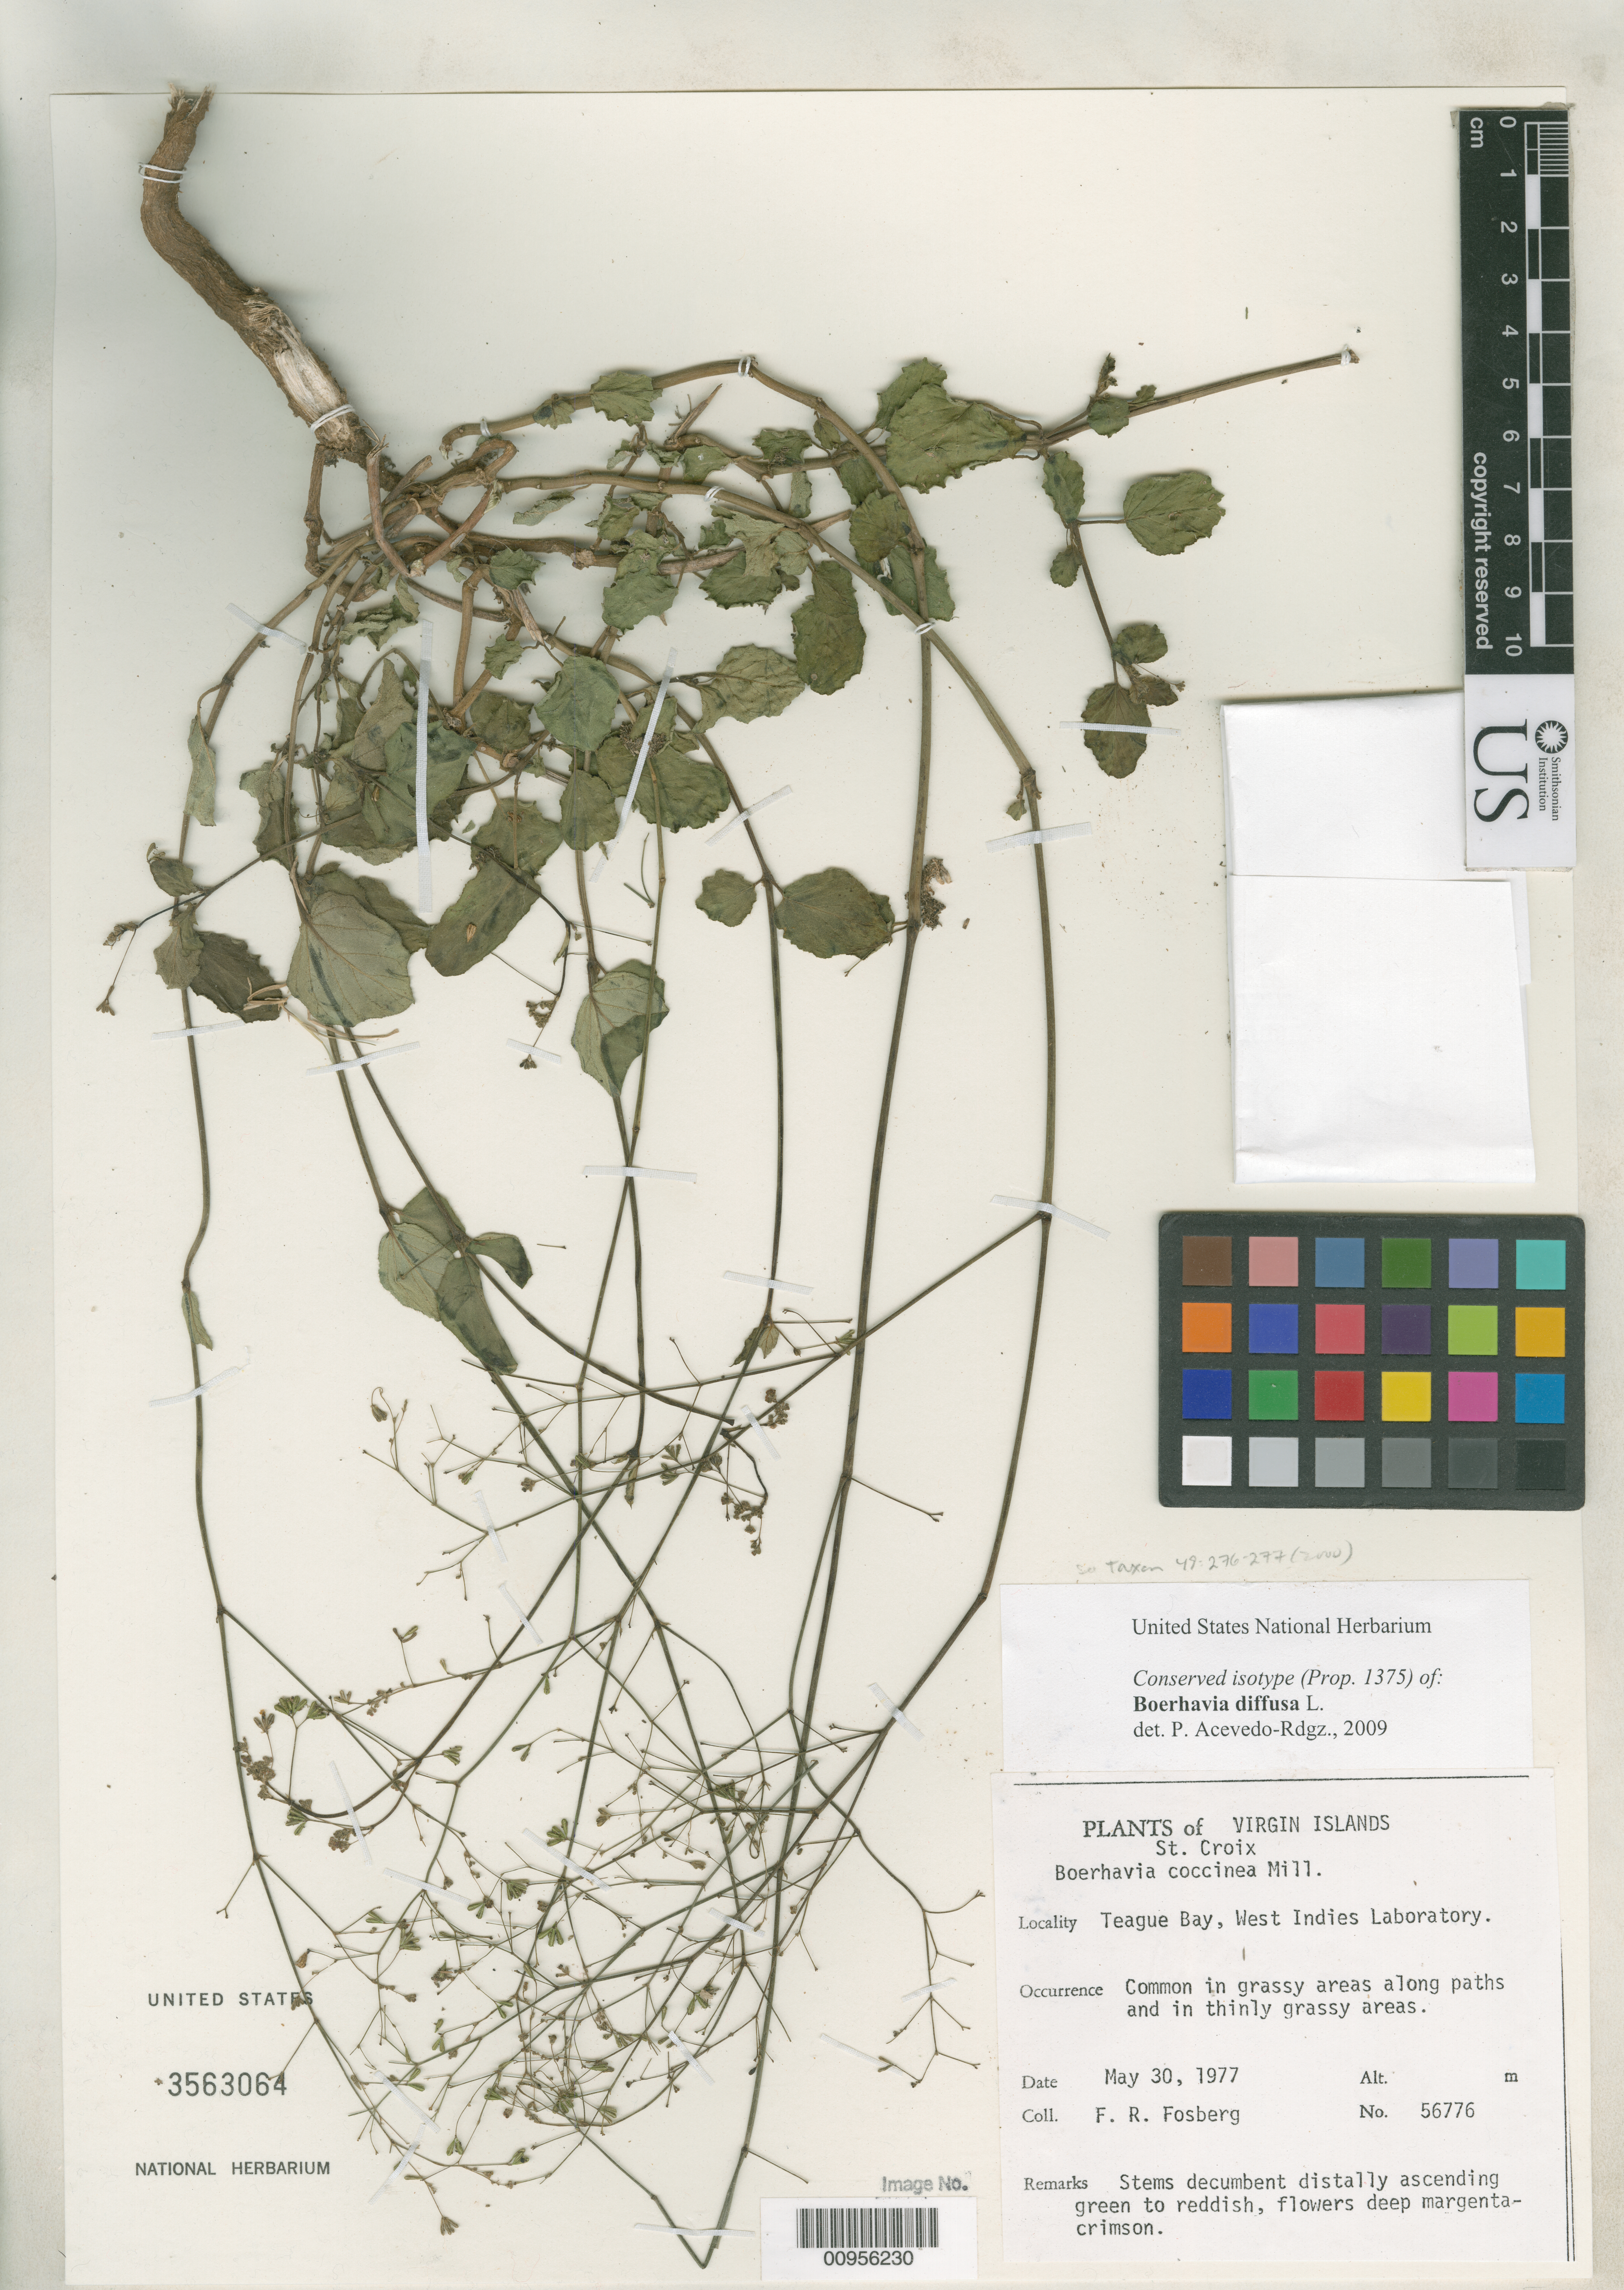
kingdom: Plantae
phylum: Tracheophyta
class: Magnoliopsida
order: Caryophyllales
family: Nyctaginaceae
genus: Boerhavia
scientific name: Boerhavia diffusa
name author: L.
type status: Isotype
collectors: F. R. Fosberg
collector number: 56776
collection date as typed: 30 May 1977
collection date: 1977-05-30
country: U.S. Virgin Islands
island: St. Croix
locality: Teague Bay, West Indies Laboratory.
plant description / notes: Conserved name and type. See Whitehouse 1998, Taxon 47: 873-874 (cons. proposed) & Brummitt 2000, Taxon 49: 276-277 (cons. recommended).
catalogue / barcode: US 3563064